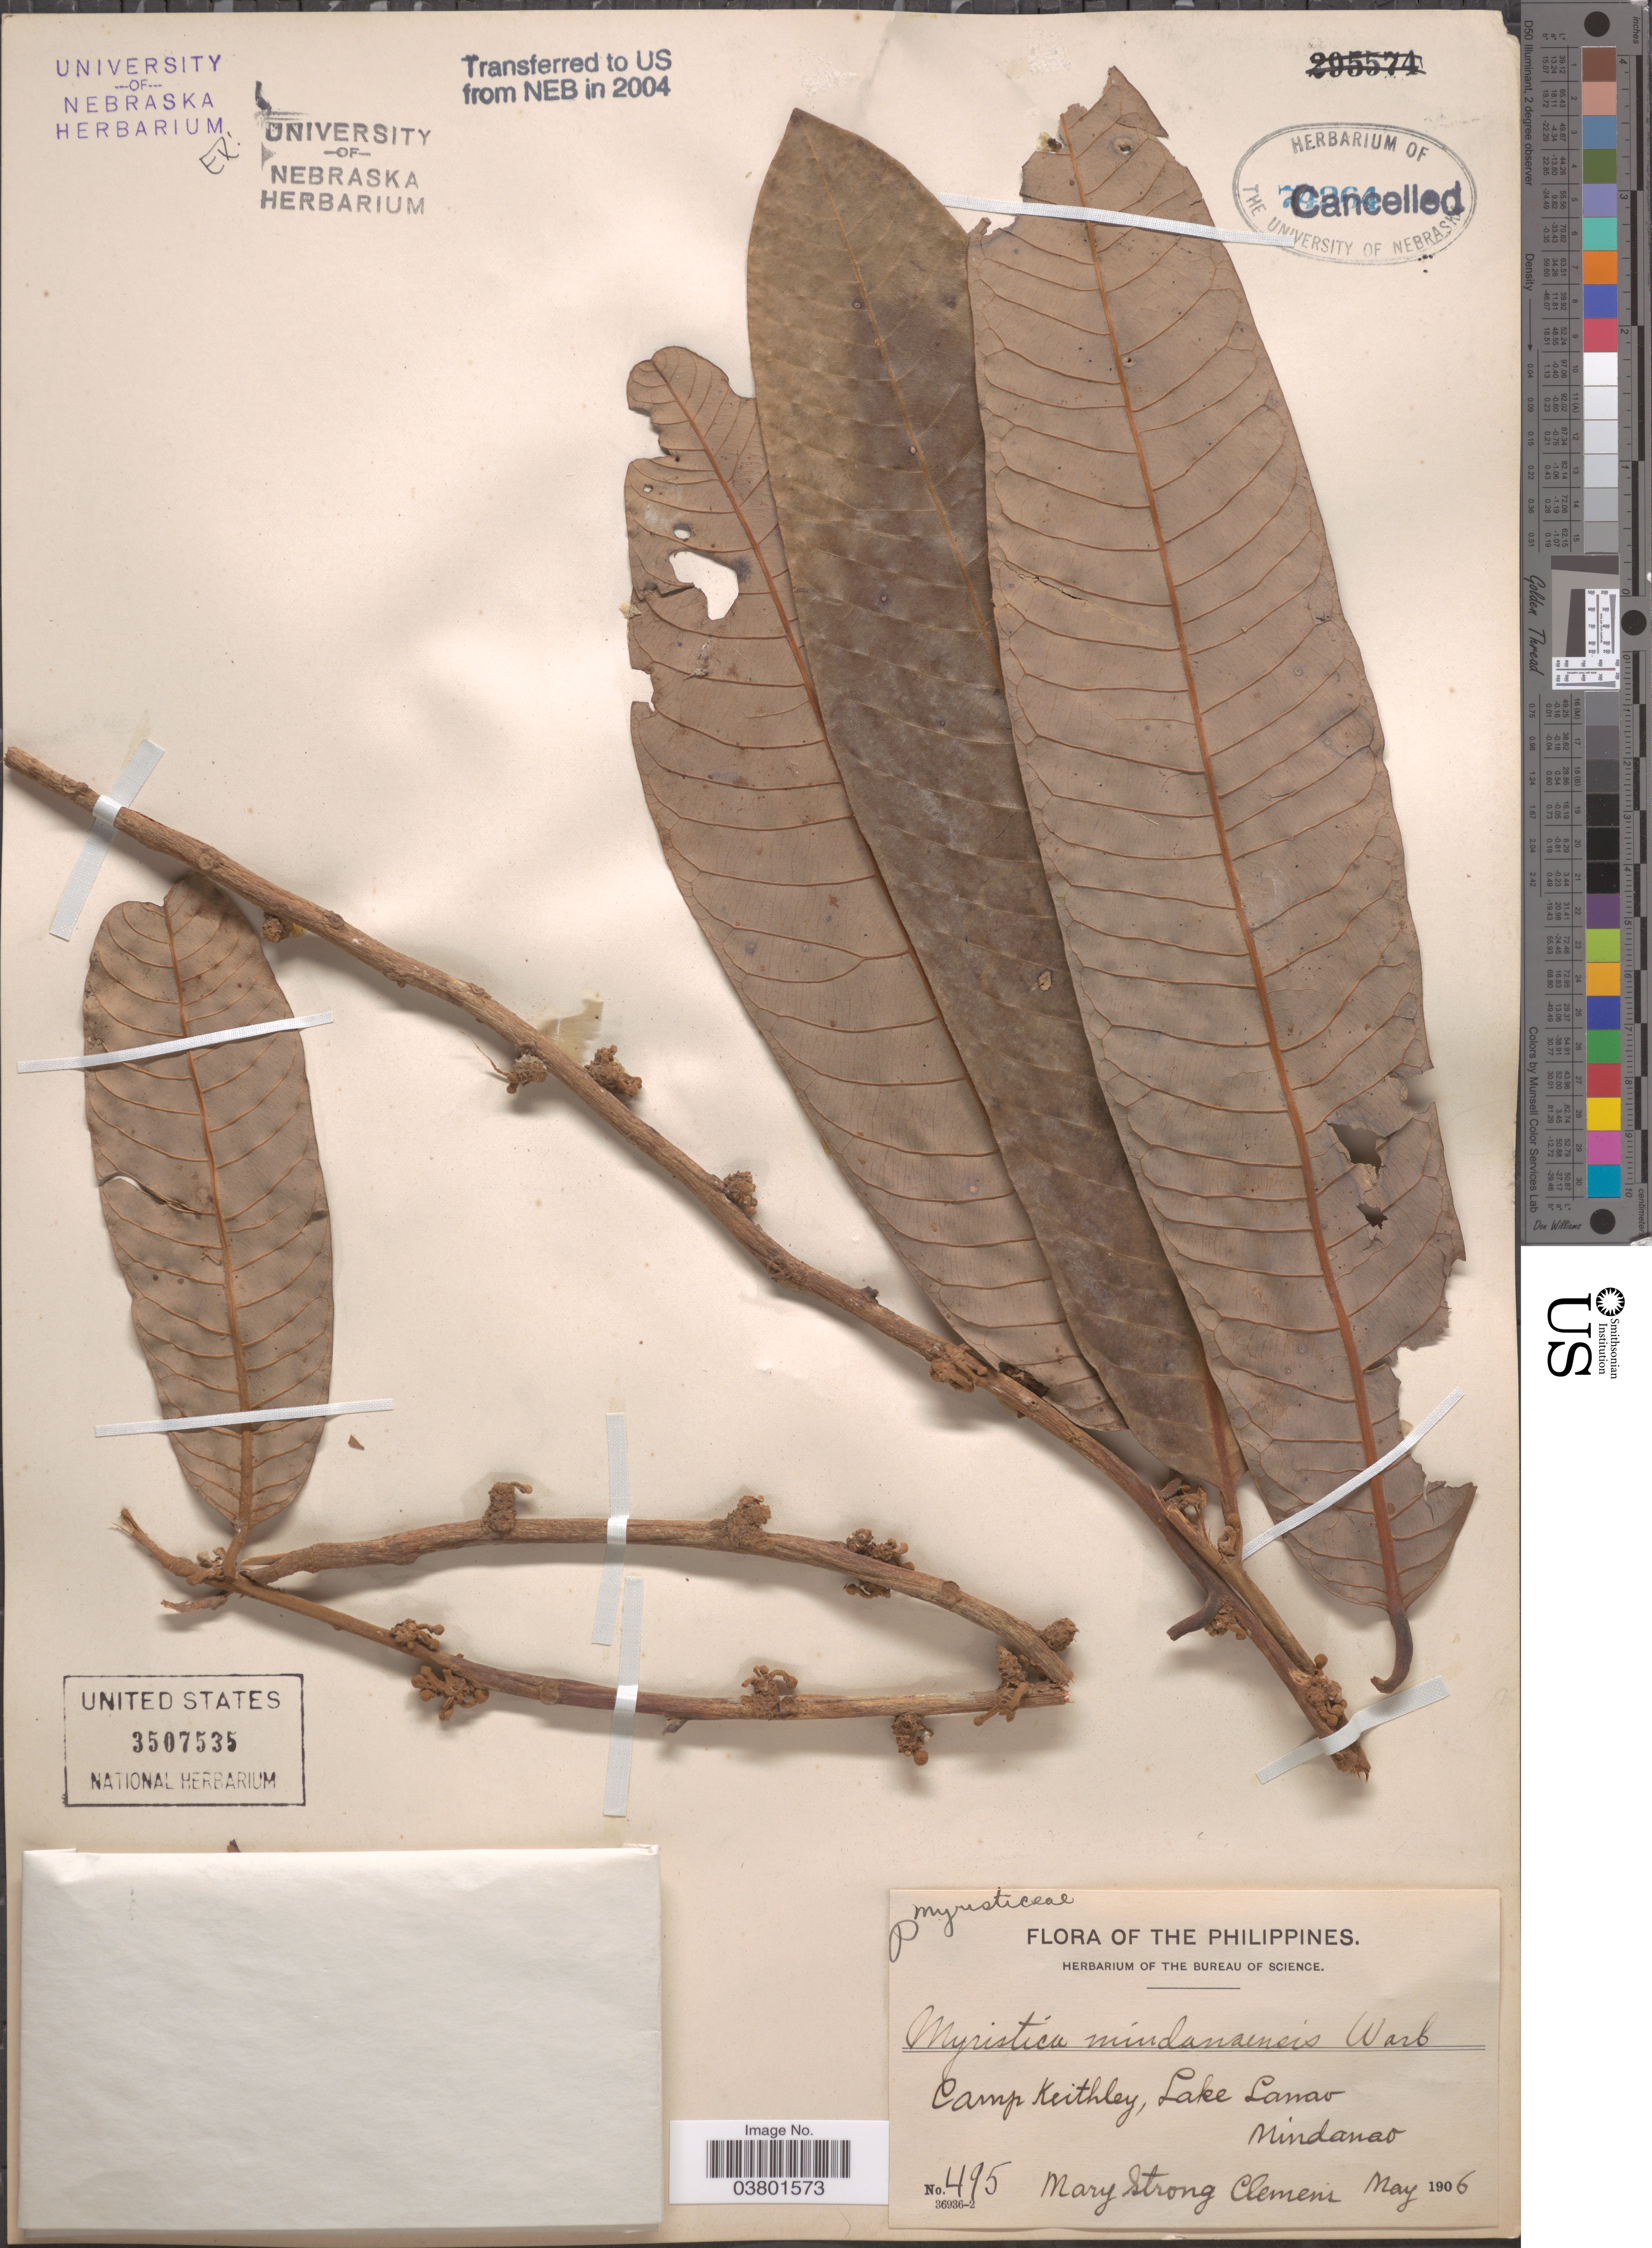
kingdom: Plantae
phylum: Tracheophyta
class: Magnoliopsida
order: Magnoliales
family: Myristicaceae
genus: Knema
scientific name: Knema korthalsii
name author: Warb.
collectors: M. S. Clemens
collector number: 495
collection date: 1906-05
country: Philippines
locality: Camp Keithley, Lake Lanao. Mindanao.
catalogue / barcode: US 3507535